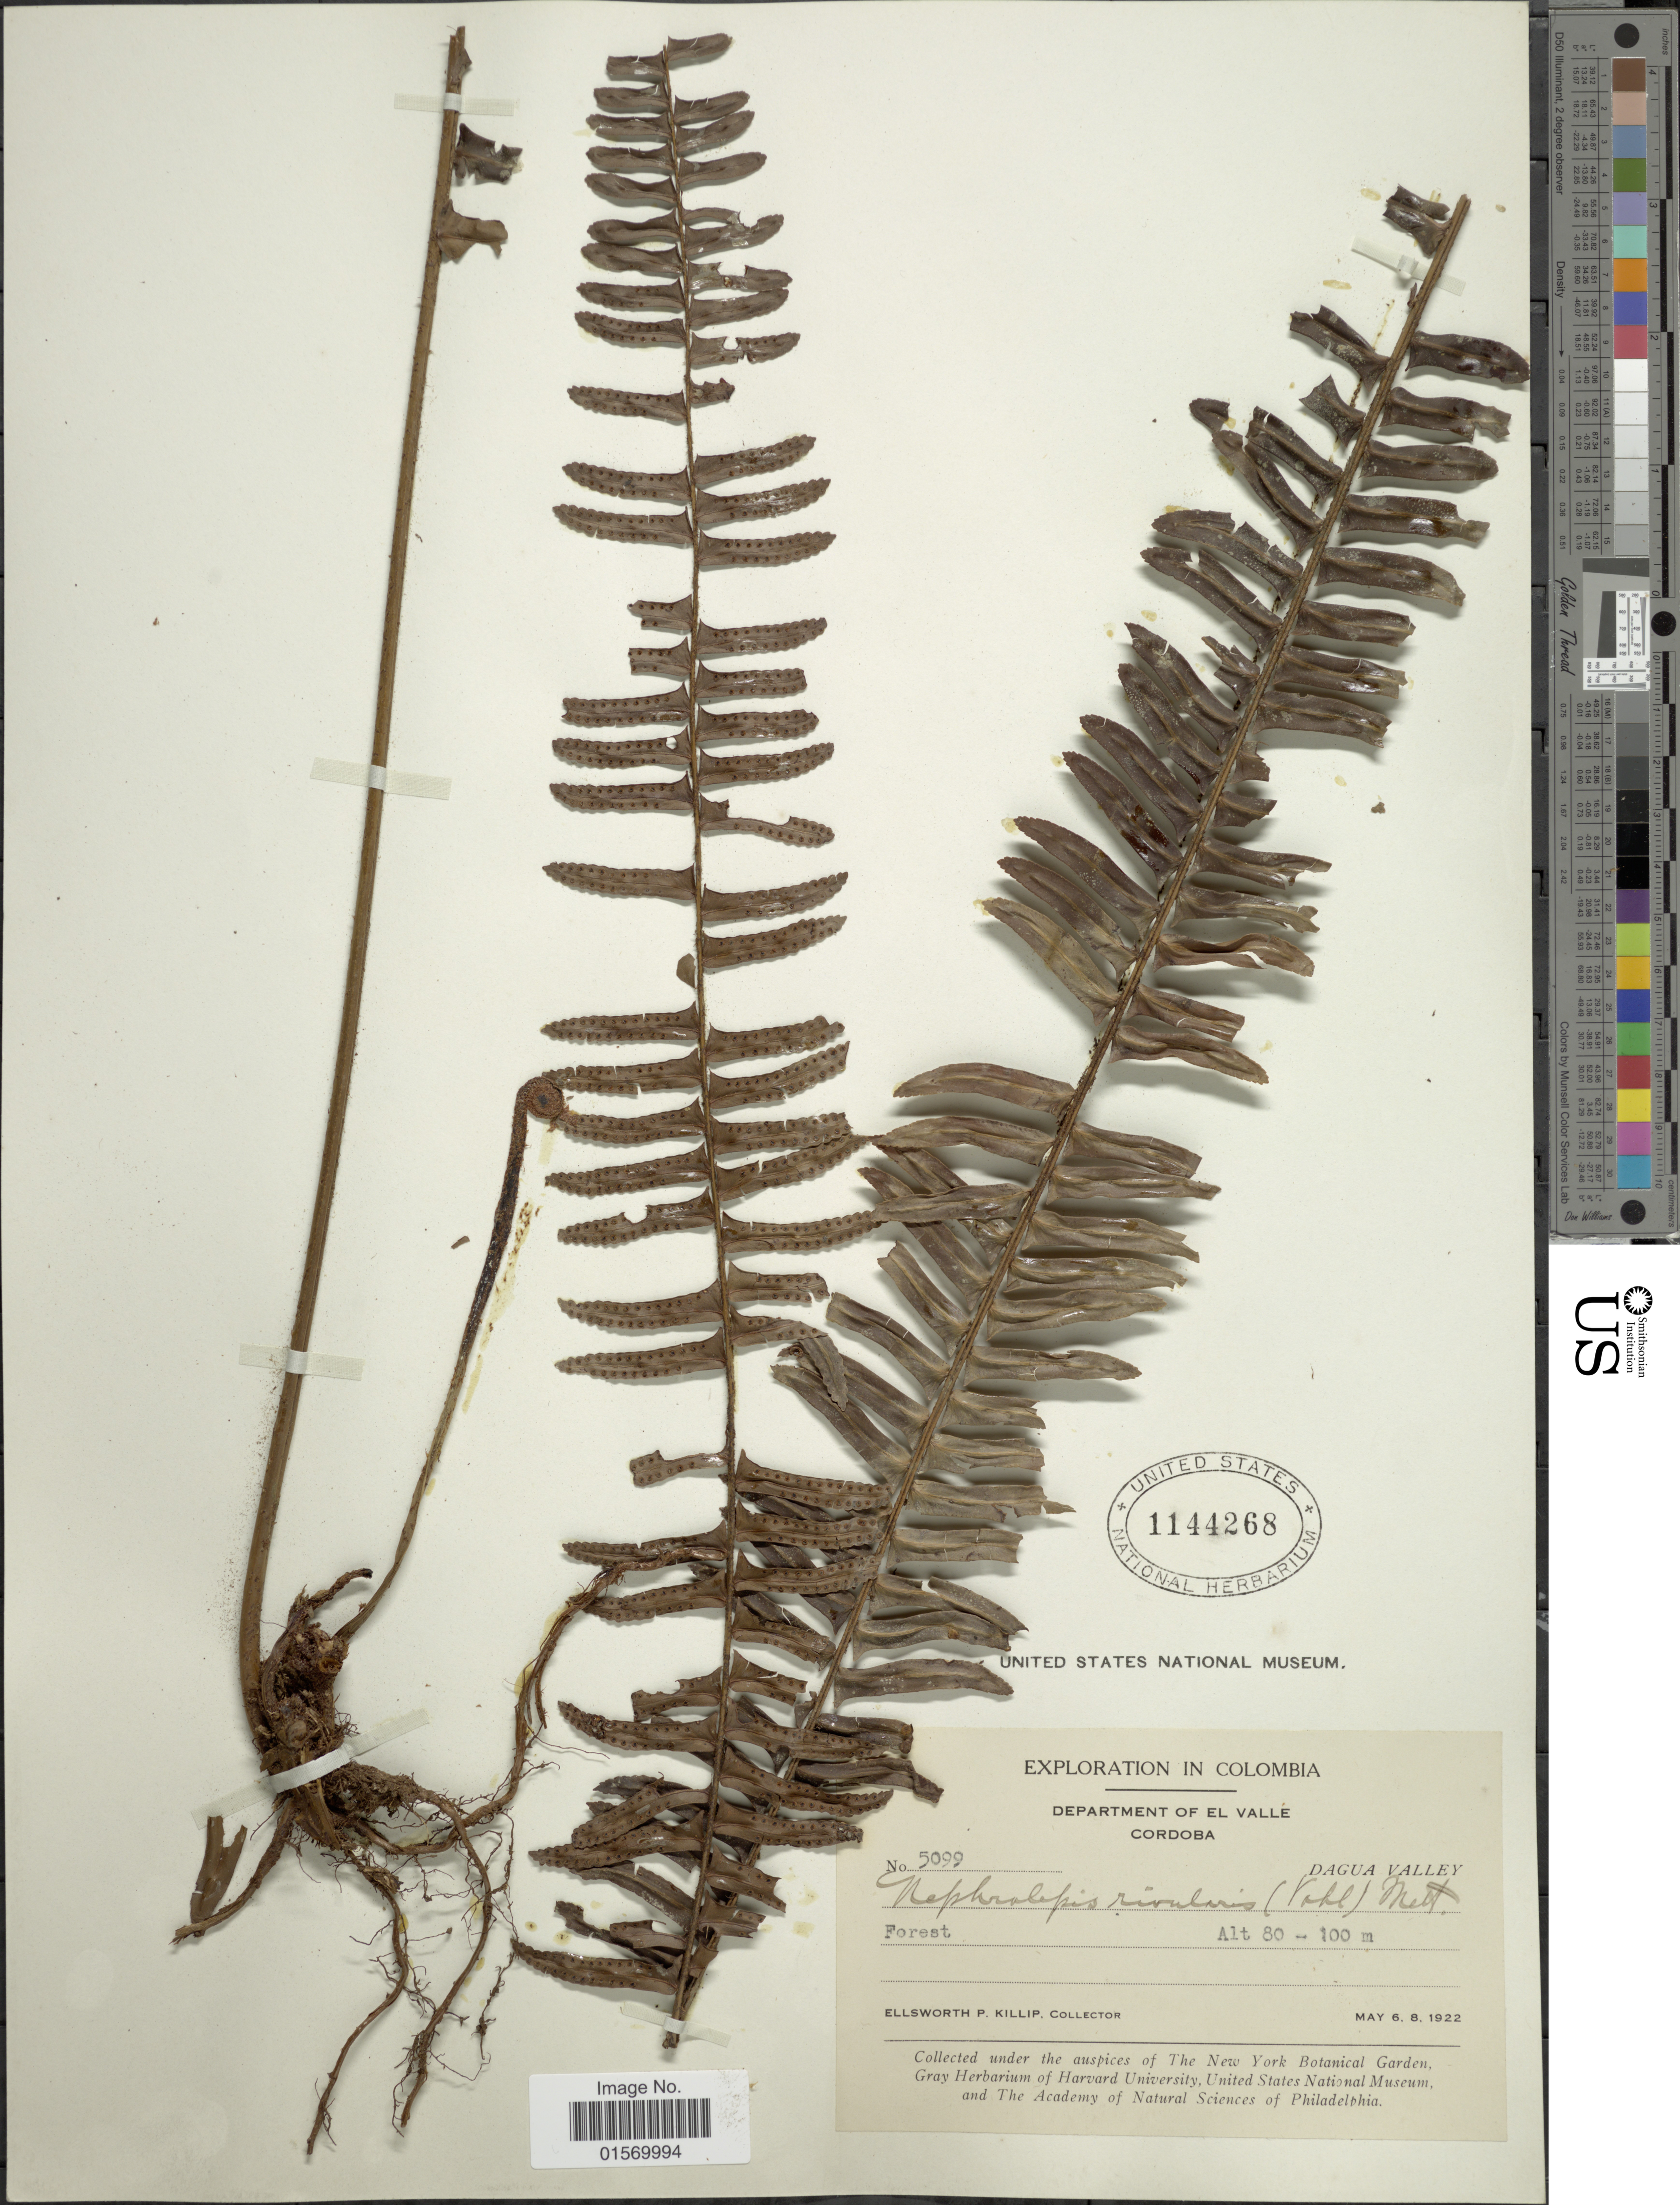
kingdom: Plantae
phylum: Tracheophyta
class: Polypodiopsida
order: Polypodiales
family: Nephrolepidaceae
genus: Nephrolepis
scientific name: Nephrolepis rivularis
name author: (Vahl) Mett. ex Krug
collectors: E. P. Killip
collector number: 5099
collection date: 1922-05-06/1922-05-08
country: Colombia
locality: Department of Valle. Cordoba. Dagua Valley. Forest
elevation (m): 80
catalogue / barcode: US 1144268